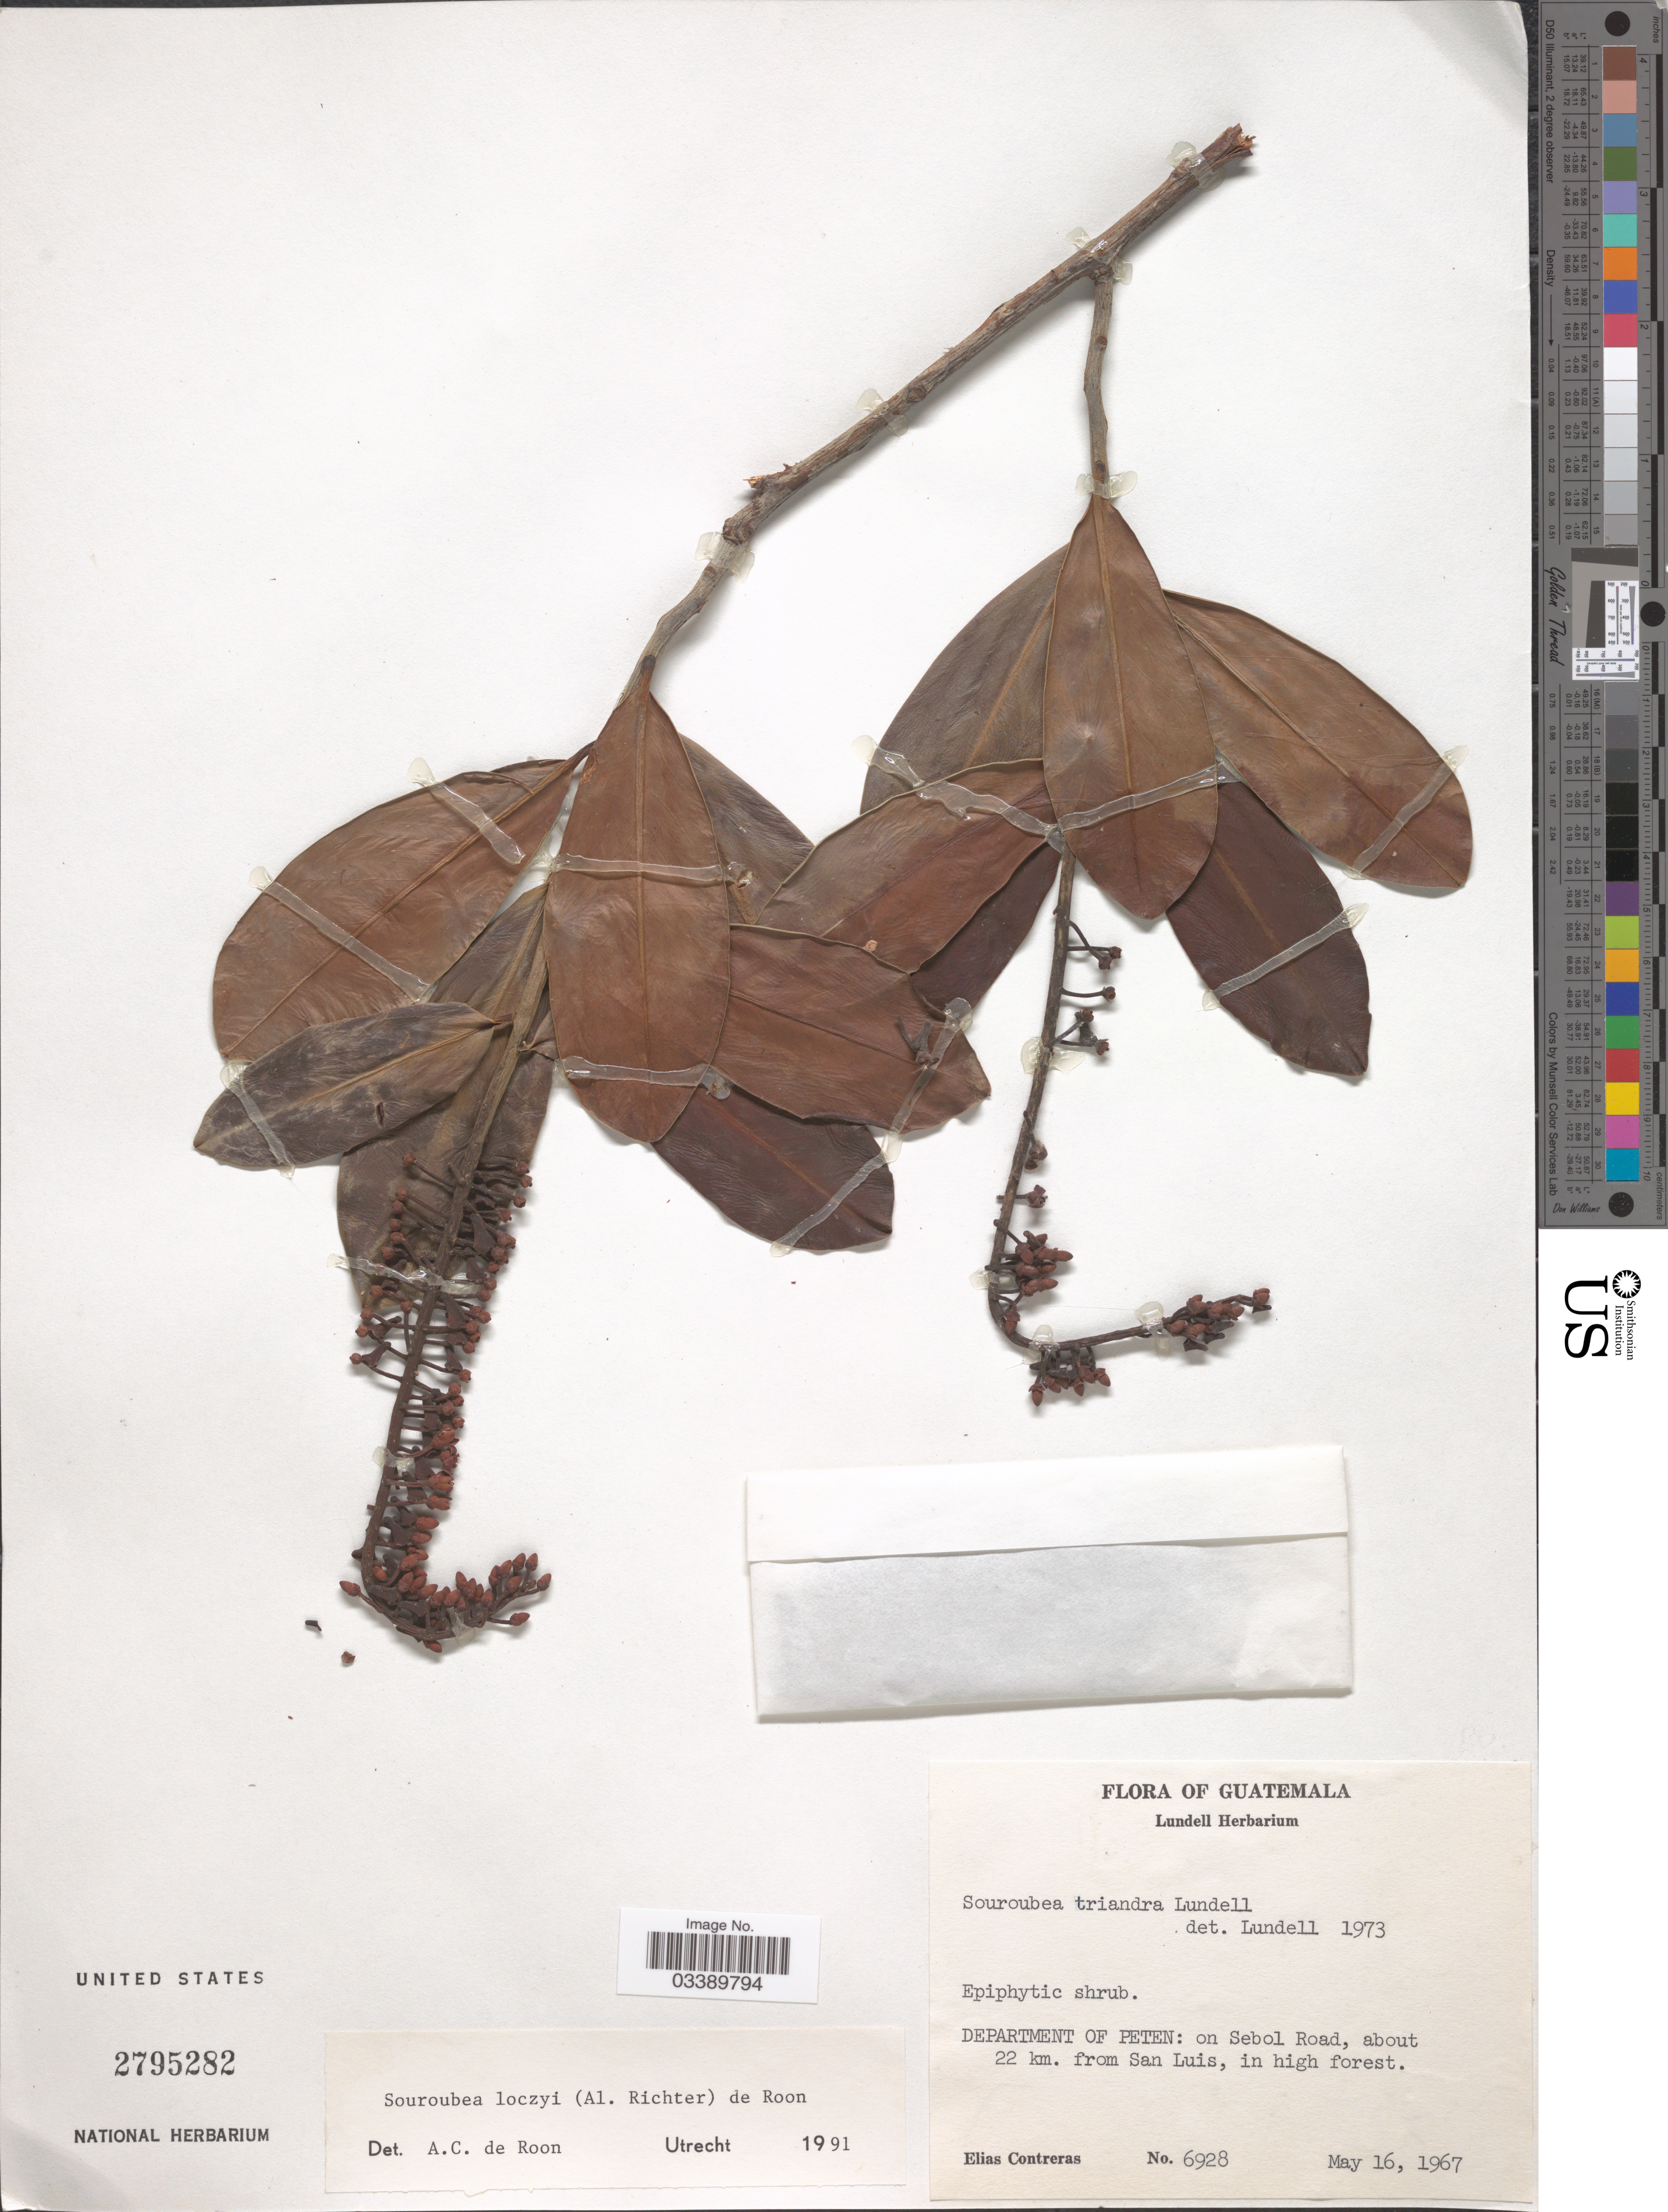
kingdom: Plantae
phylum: Tracheophyta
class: Magnoliopsida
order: Ericales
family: Marcgraviaceae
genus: Souroubea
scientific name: Souroubea loczyi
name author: (V.A. Richt.) de Roon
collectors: E. Contreras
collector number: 6928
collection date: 1967-05-16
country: Guatemala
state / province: El Petén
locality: Department of Peten: on Sebol Road, about 22 km. from San Luis.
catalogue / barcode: US 2795282